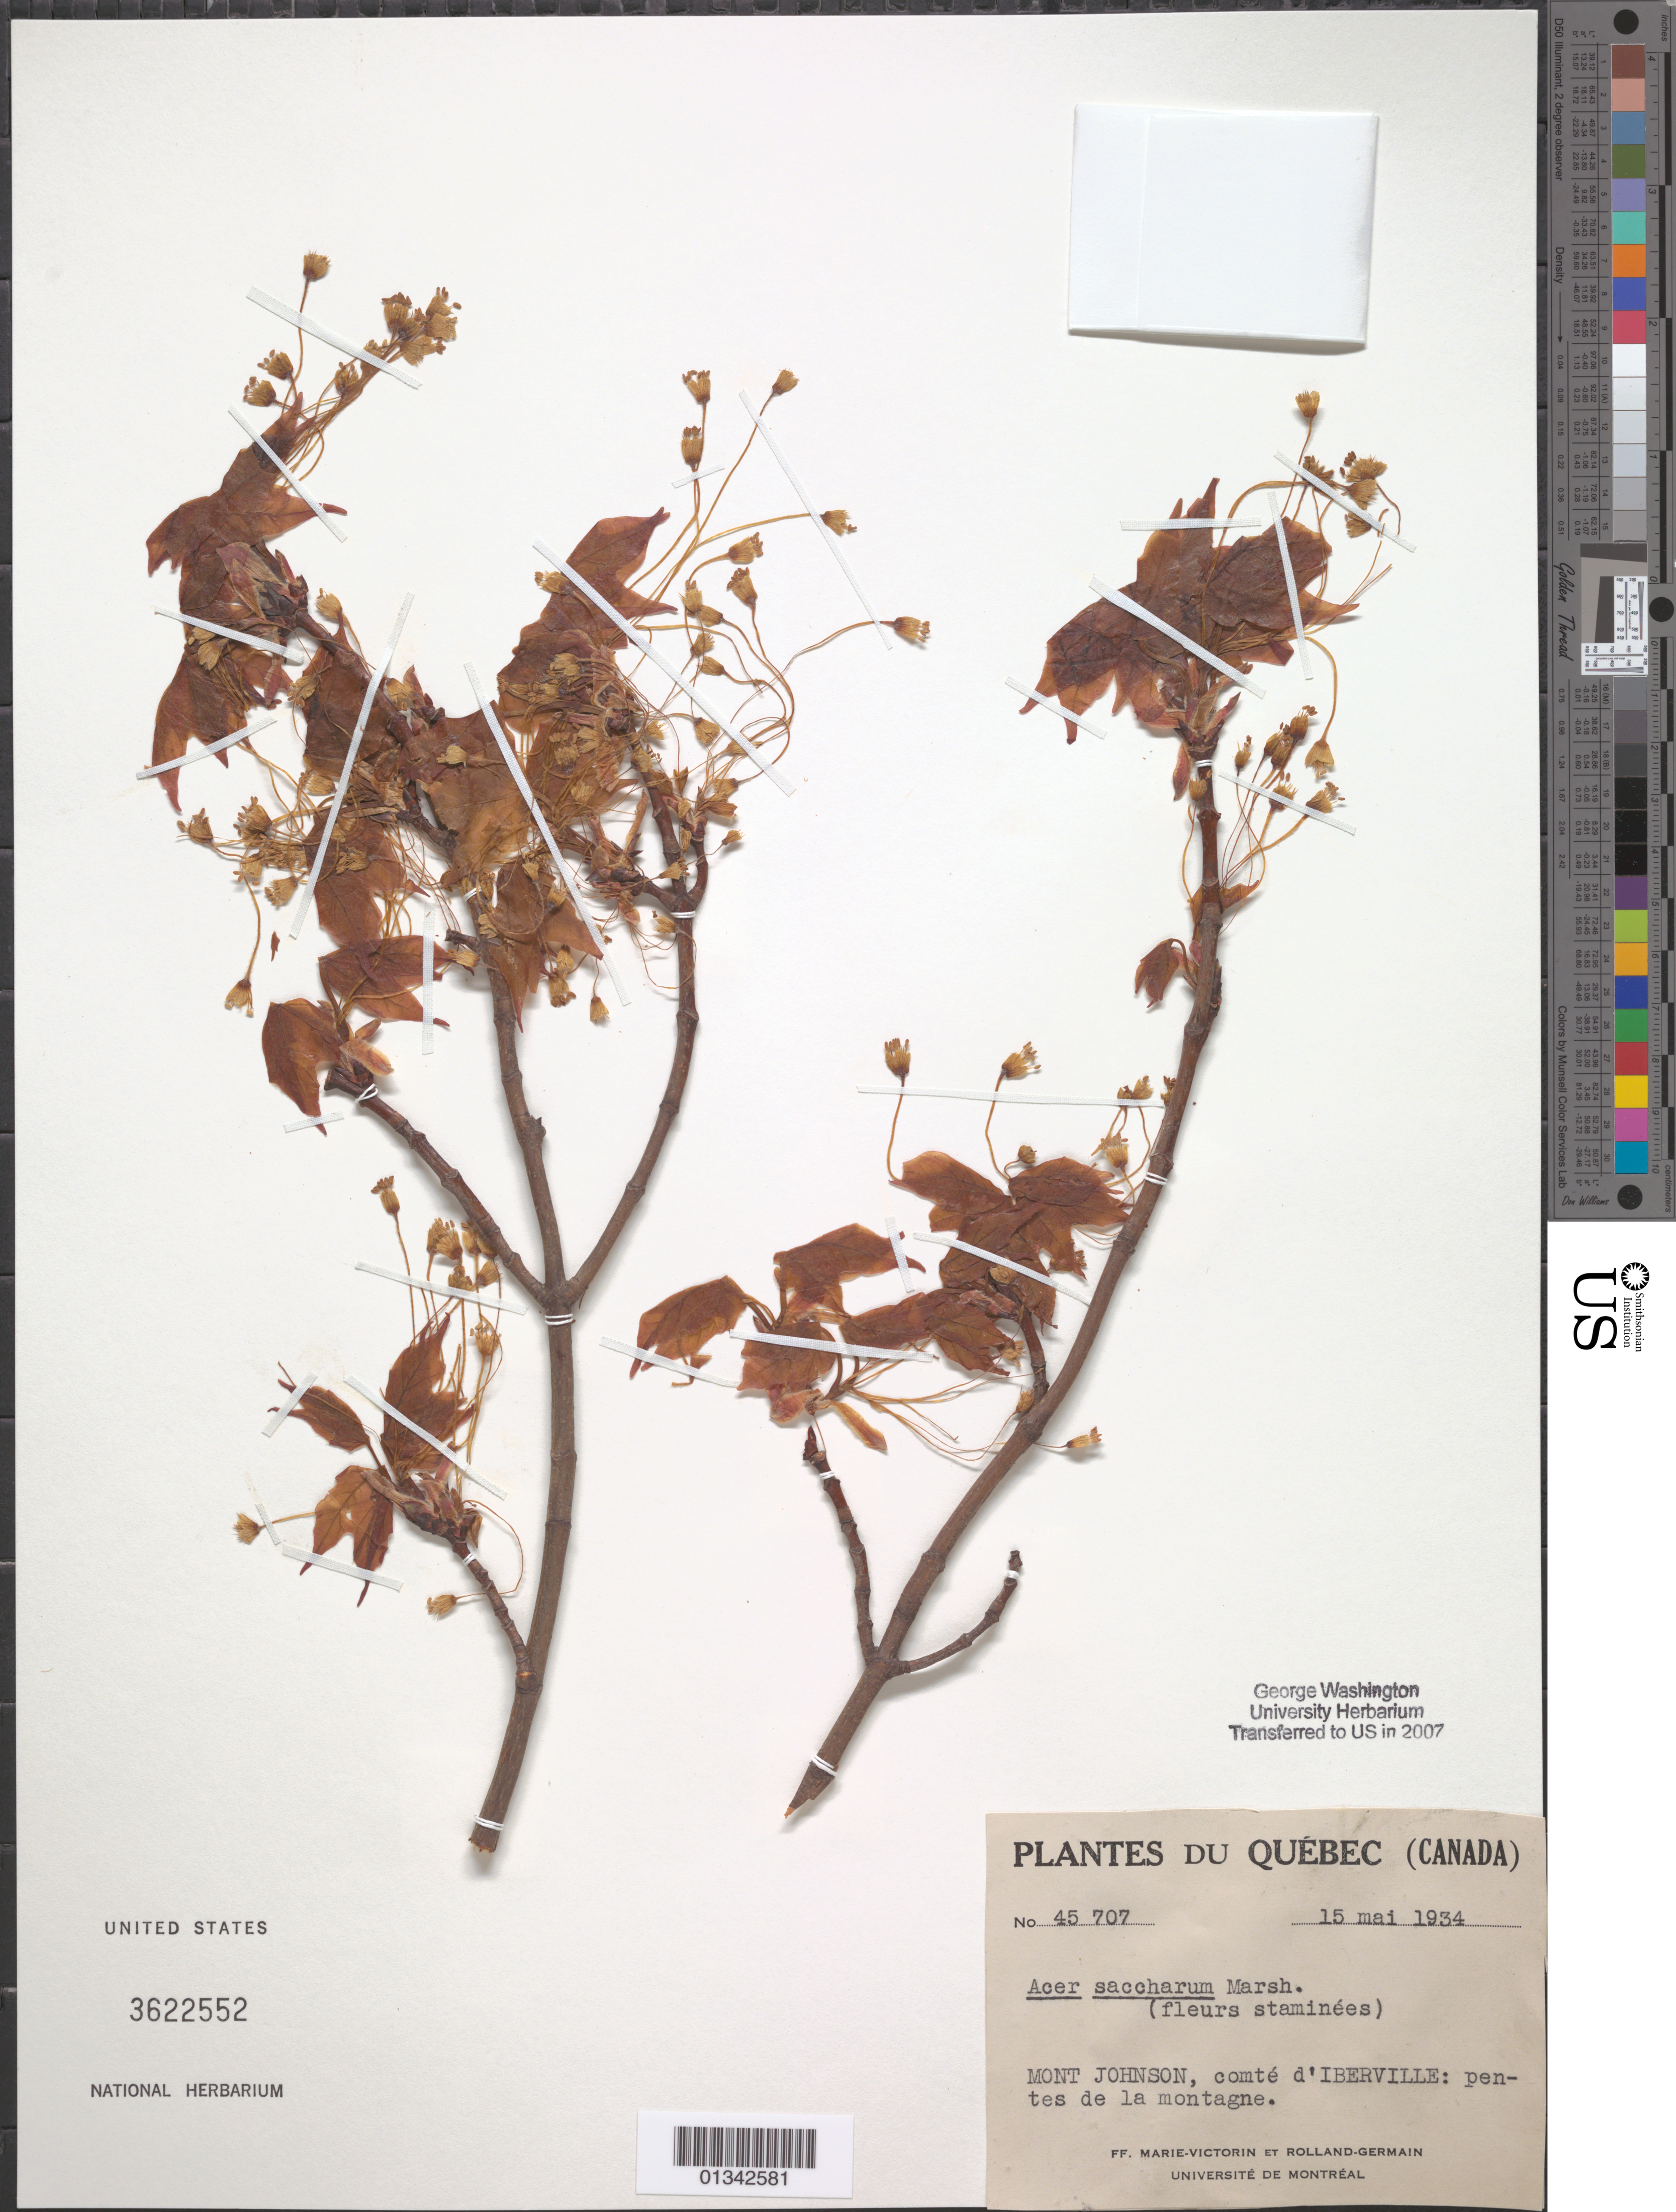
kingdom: Plantae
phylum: Tracheophyta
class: Magnoliopsida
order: Sapindales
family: Sapindaceae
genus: Acer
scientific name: Acer saccharum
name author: Marshall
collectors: Fr. Marie-Victorin & Rolland-Germain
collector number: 45707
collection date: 1934-05-15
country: Canada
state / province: Quebec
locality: Mont Johnson, comté d'Iberville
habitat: Pentes de la montagne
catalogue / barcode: US 3622552